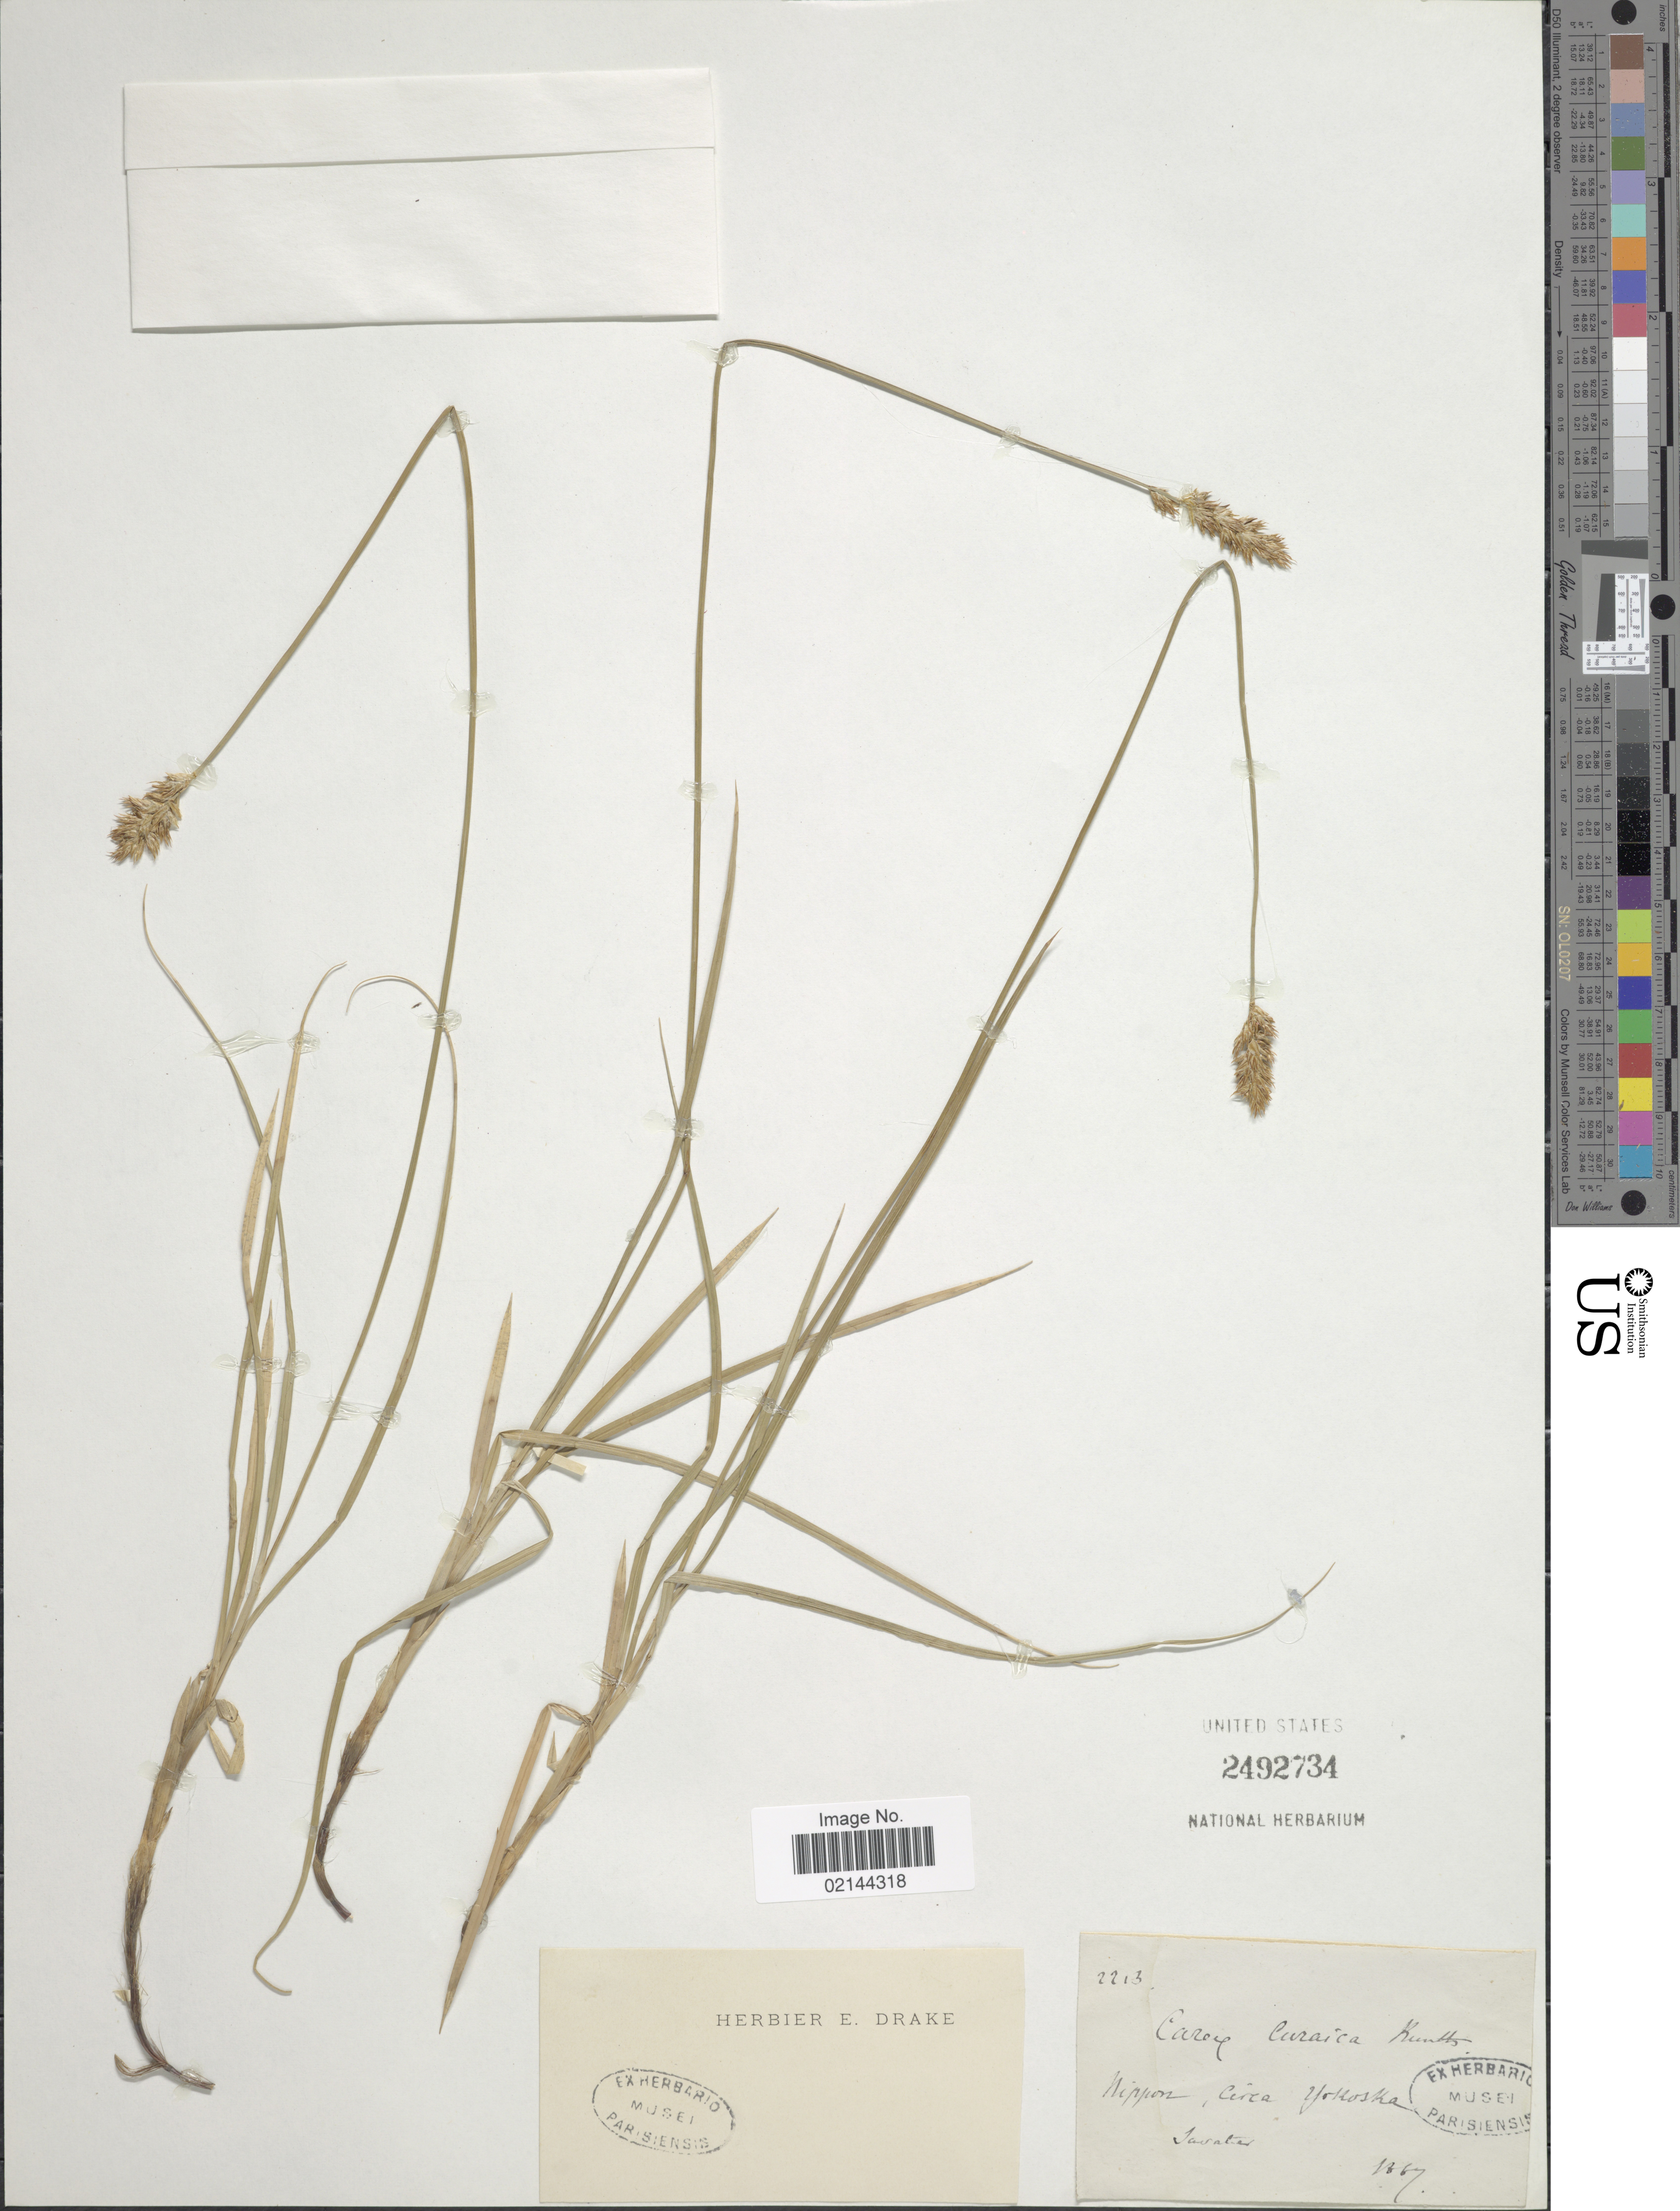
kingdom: Plantae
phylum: Tracheophyta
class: Liliopsida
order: Poales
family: Cyperaceae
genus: Carex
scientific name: Carex curaica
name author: Kunth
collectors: Savatier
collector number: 2213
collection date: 1867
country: Japan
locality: Nippon, circa Yokoska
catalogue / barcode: US 2492734